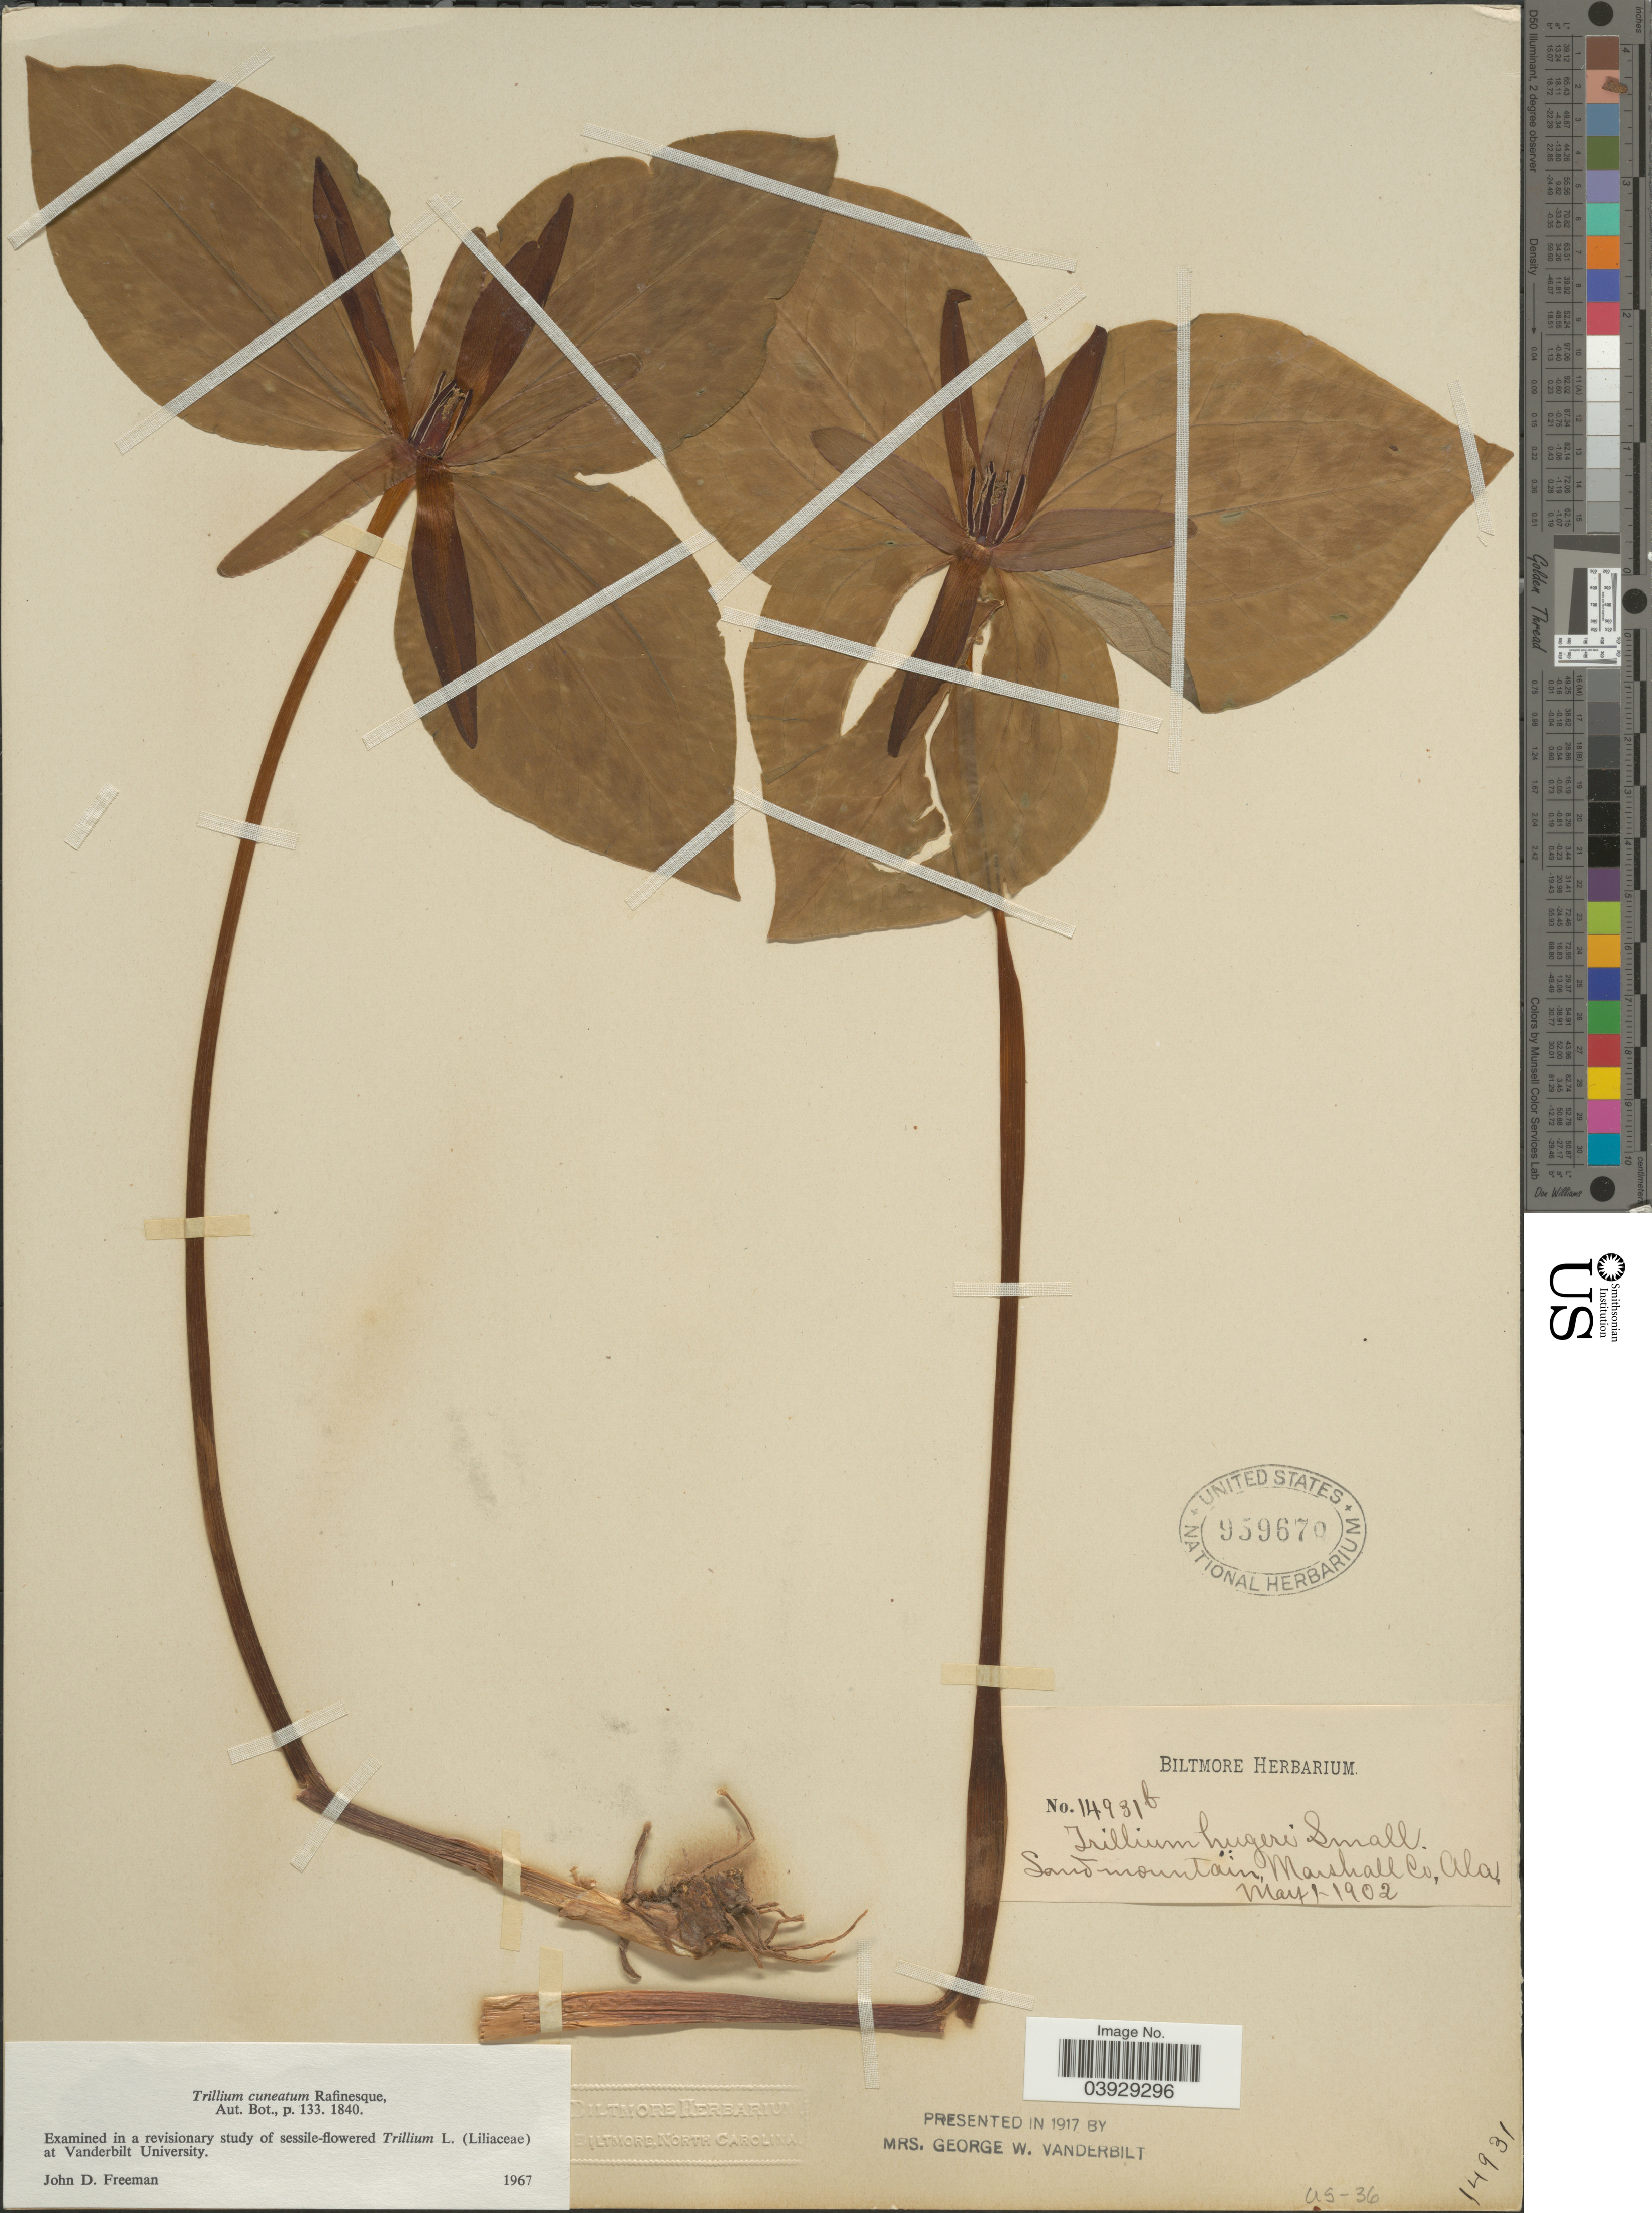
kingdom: Plantae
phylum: Tracheophyta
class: Liliopsida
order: Liliales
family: Melanthiaceae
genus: Trillium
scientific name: Trillium cuneatum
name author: Raf.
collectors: ex herb. Biltmore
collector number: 14931b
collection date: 1902-05-01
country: United States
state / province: Alabama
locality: Sand mountain, Marshall Co.